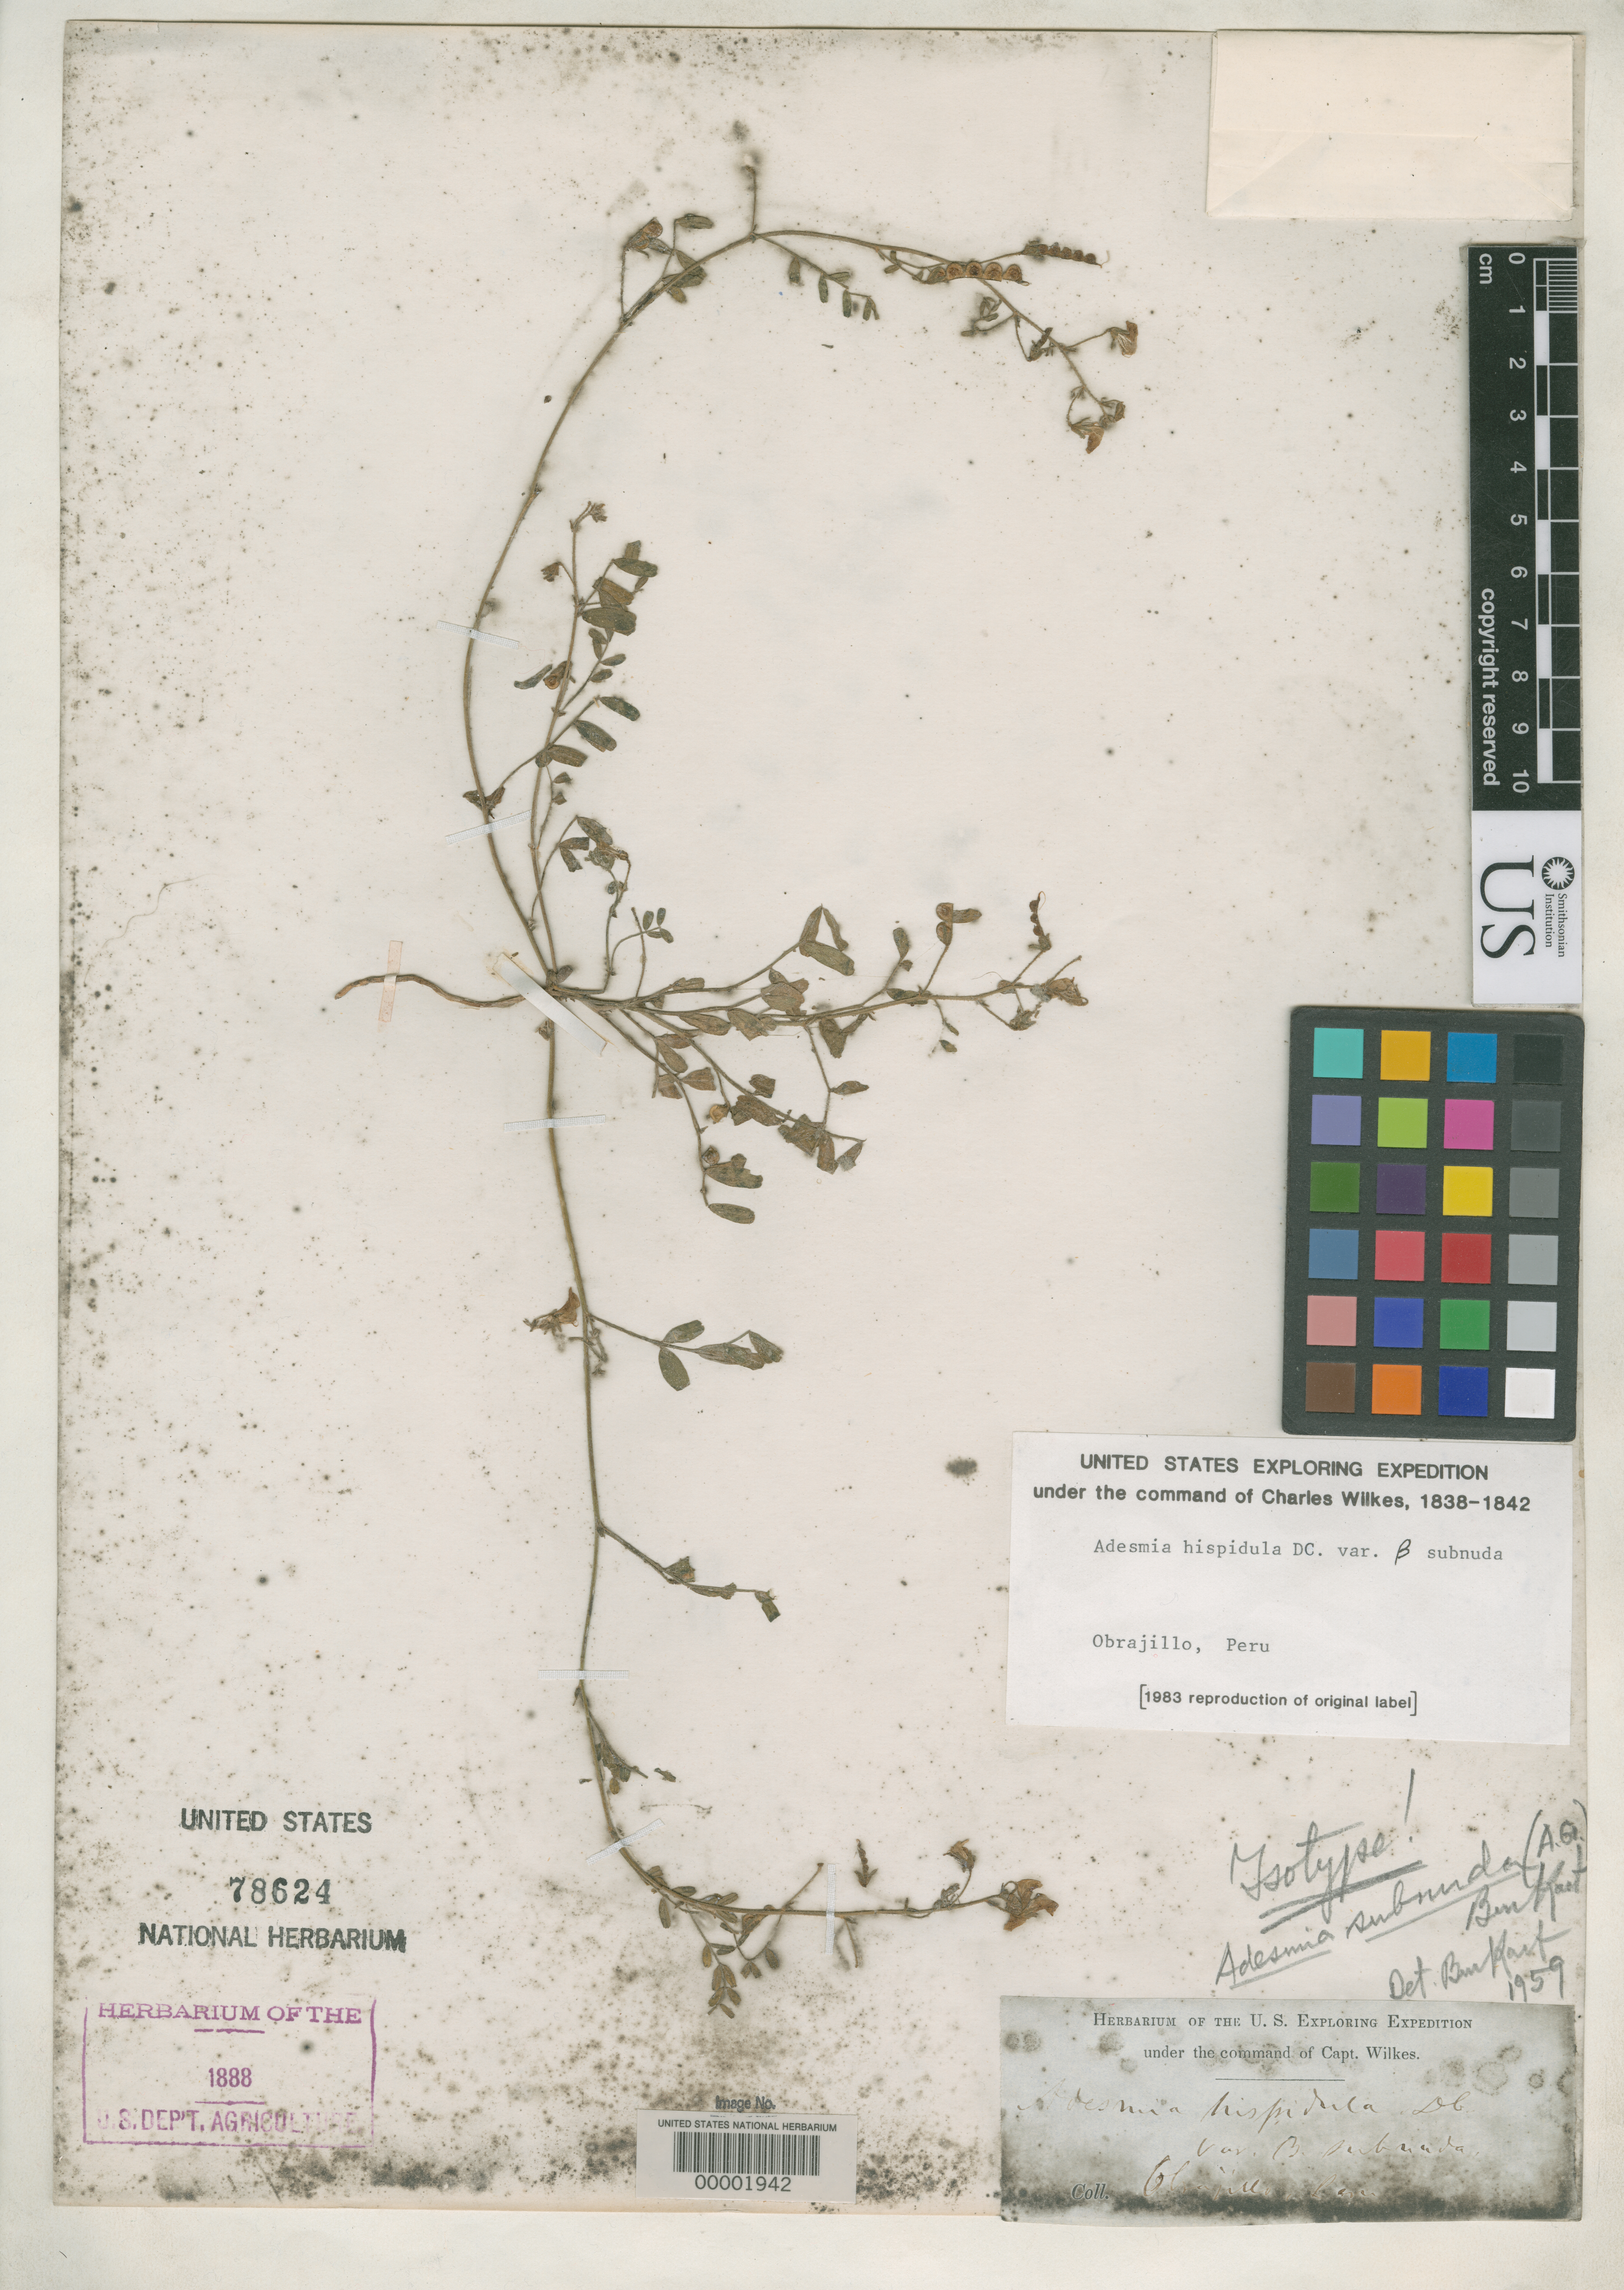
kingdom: Plantae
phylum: Tracheophyta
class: Magnoliopsida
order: Fabales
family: Fabaceae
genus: Adesmia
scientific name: Adesmia hispidula var. subnuda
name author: A. Gray in Wilkes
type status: Isotype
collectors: Wilkes Explor. Exped.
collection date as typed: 1838 to -- --- 1842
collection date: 1838/1842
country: Peru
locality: Obrajillo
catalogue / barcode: US 78624